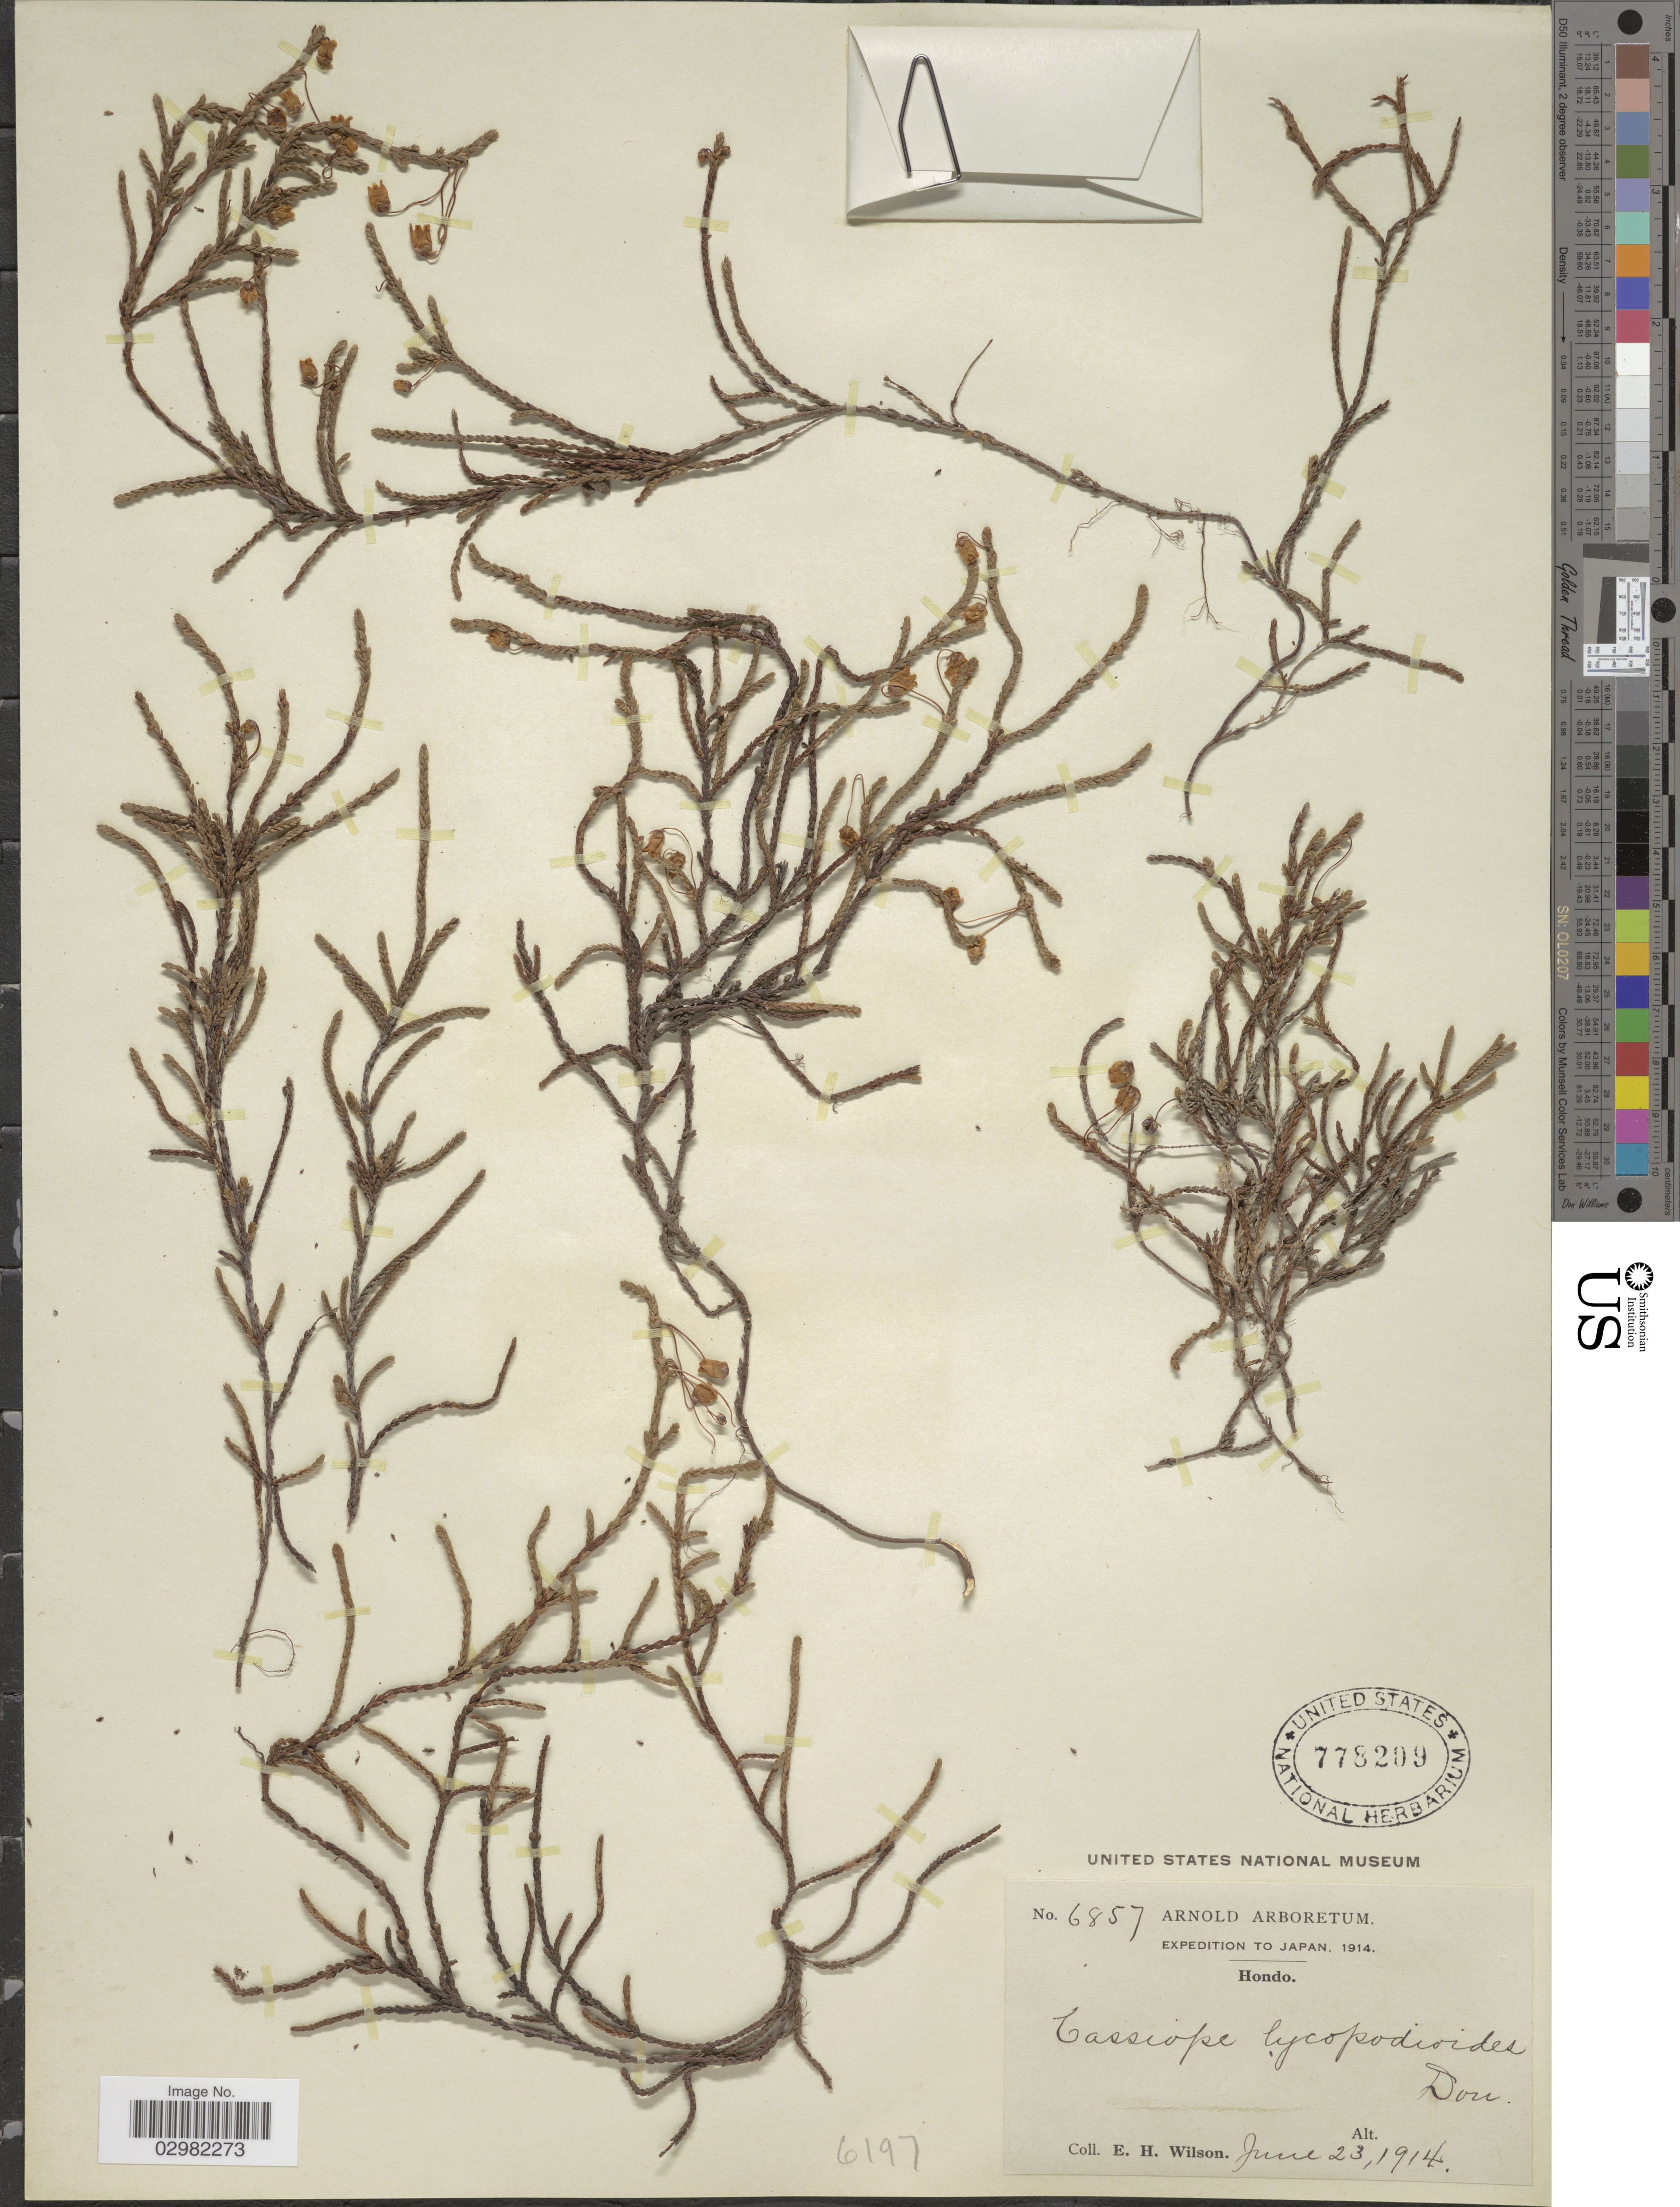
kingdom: Plantae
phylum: Tracheophyta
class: Magnoliopsida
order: Ericales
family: Ericaceae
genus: Cassiope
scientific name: Cassiope lycopodioides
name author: (Pall.) D. Don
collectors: E. Wilson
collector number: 6857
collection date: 1914-06-23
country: Japan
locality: Hondo.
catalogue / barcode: US 778209